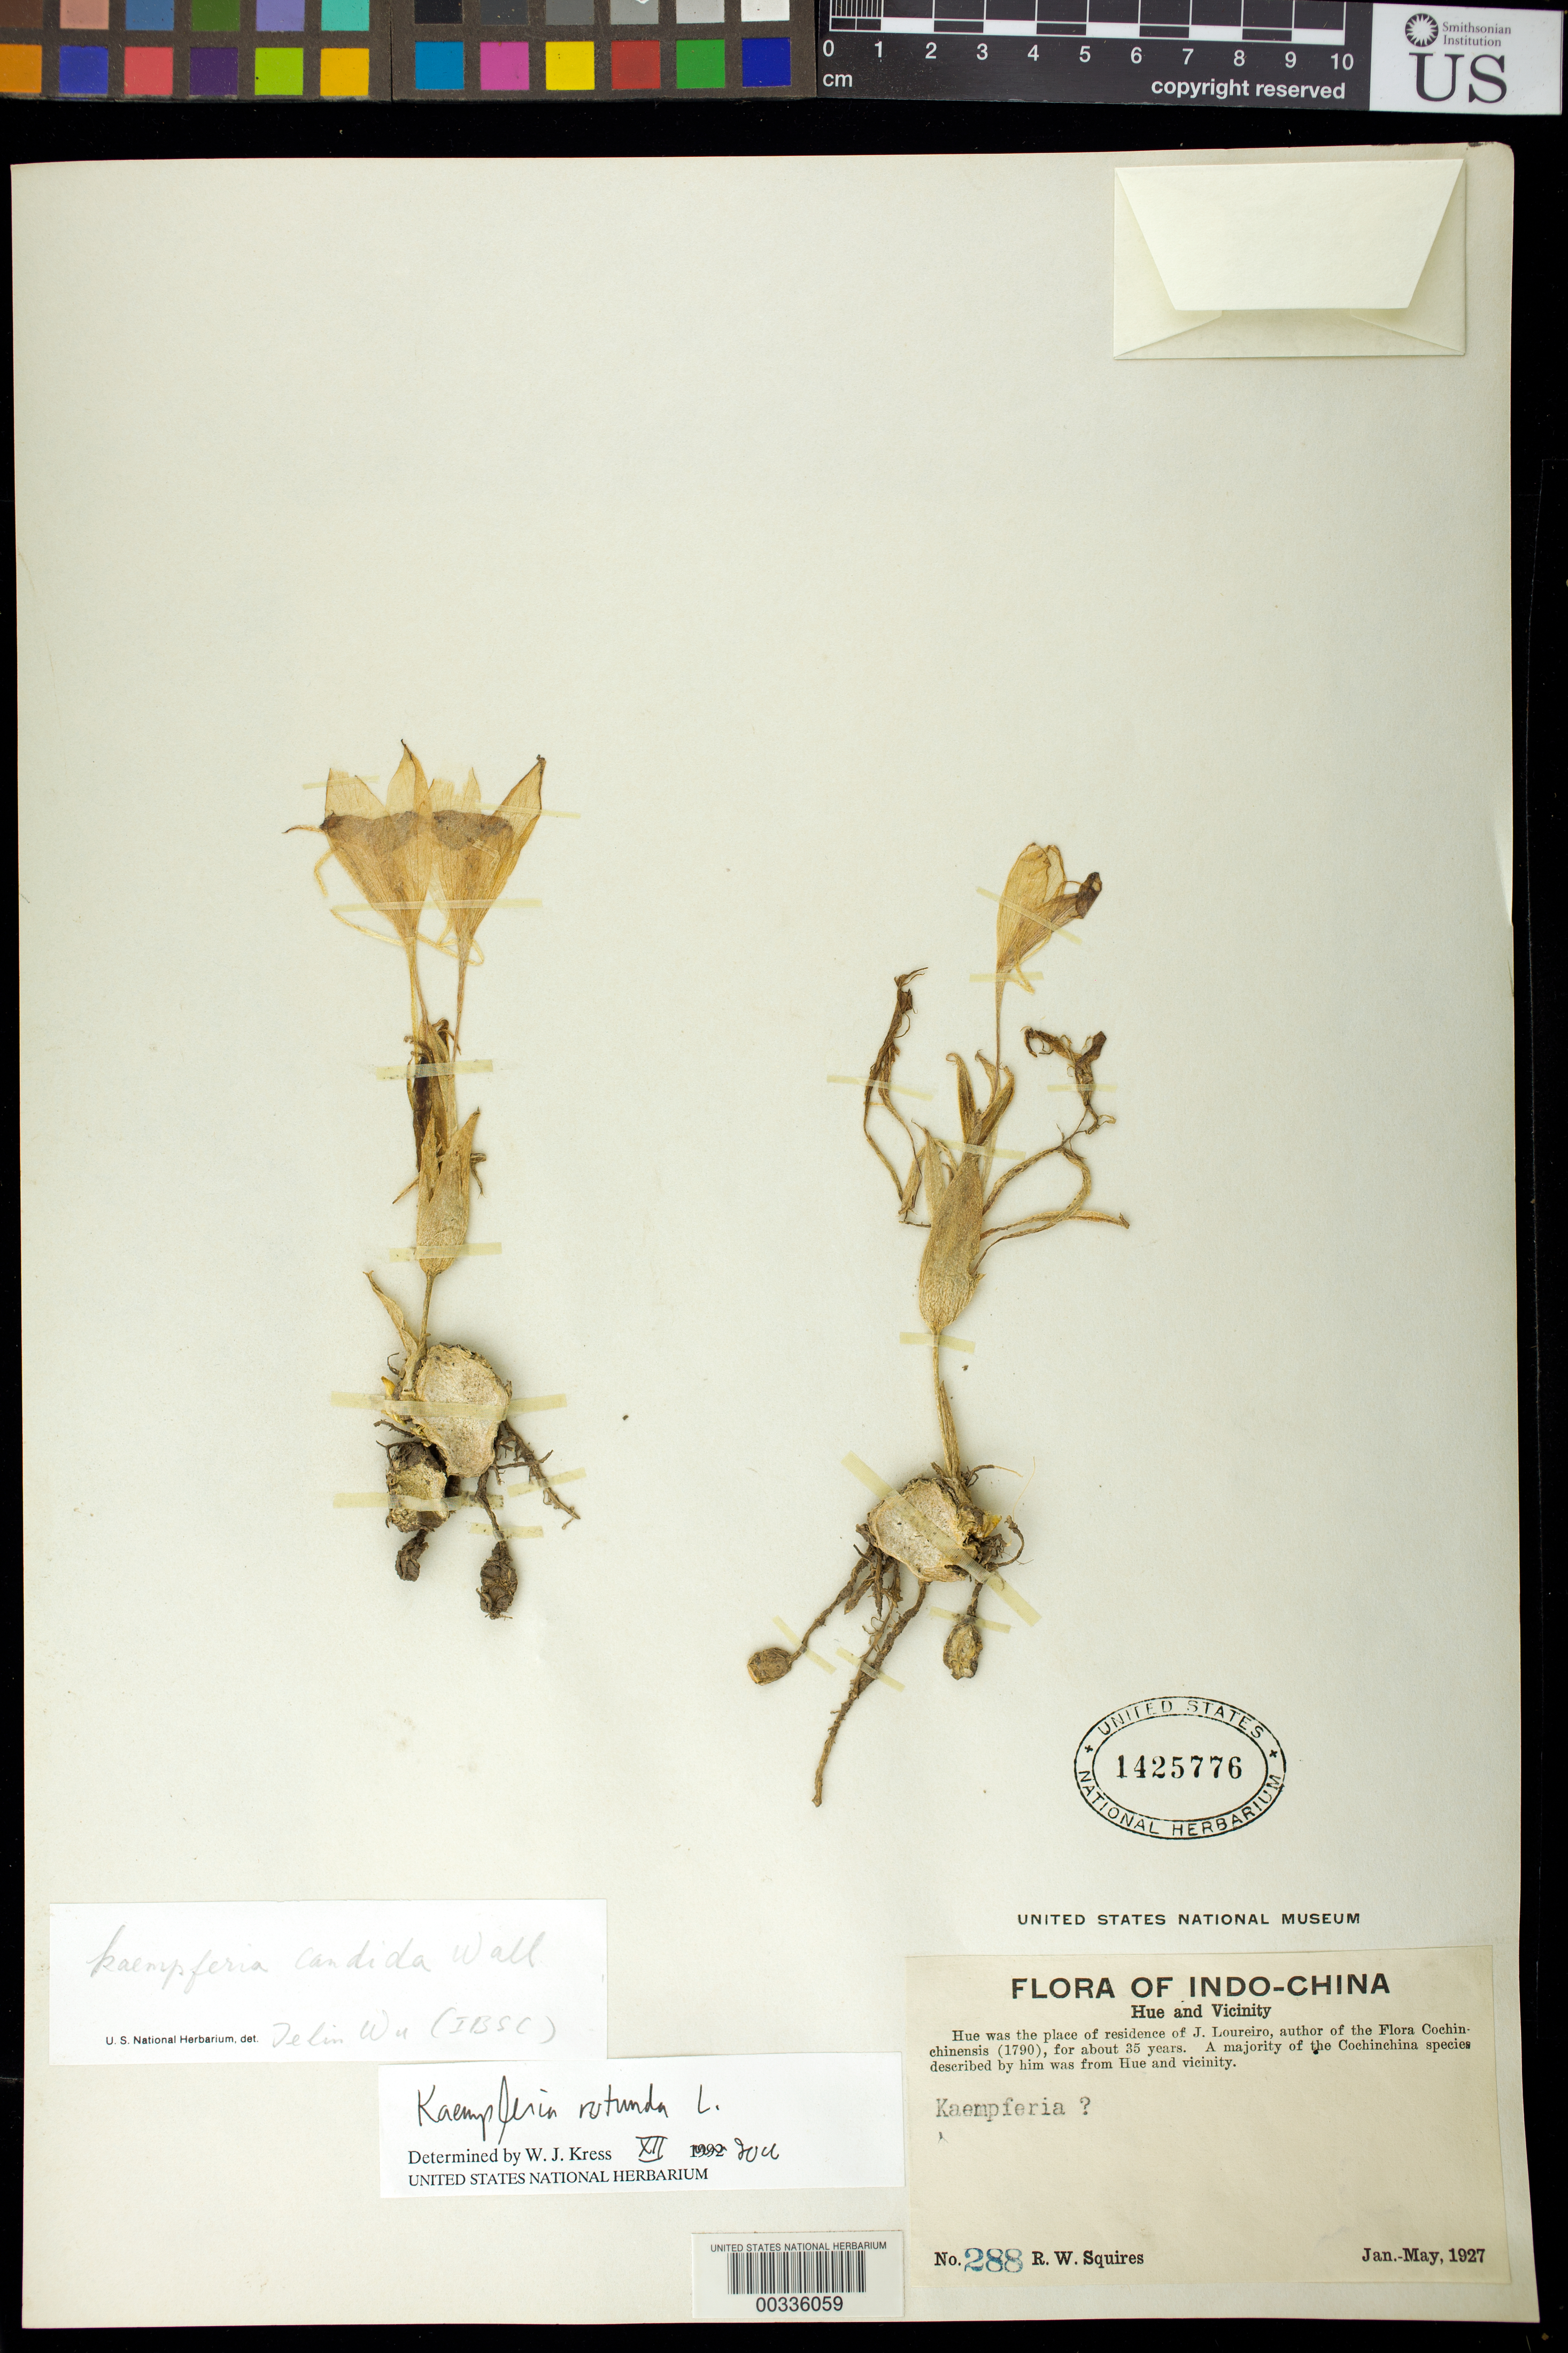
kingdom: Plantae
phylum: Tracheophyta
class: Liliopsida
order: Zingiberales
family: Zingiberaceae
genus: Kaempferia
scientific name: Kaempferia rotunda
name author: L.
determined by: Kress, W. J., (US), Smithsonian Institution - National Museum of Natural History (UNITED STATES)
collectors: R. Squires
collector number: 288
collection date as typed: Jan 1927 to -- May 1927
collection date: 1927-01/1927-05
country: Vietnam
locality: Flora of indo-china, hue and vicinity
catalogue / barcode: US 1425776